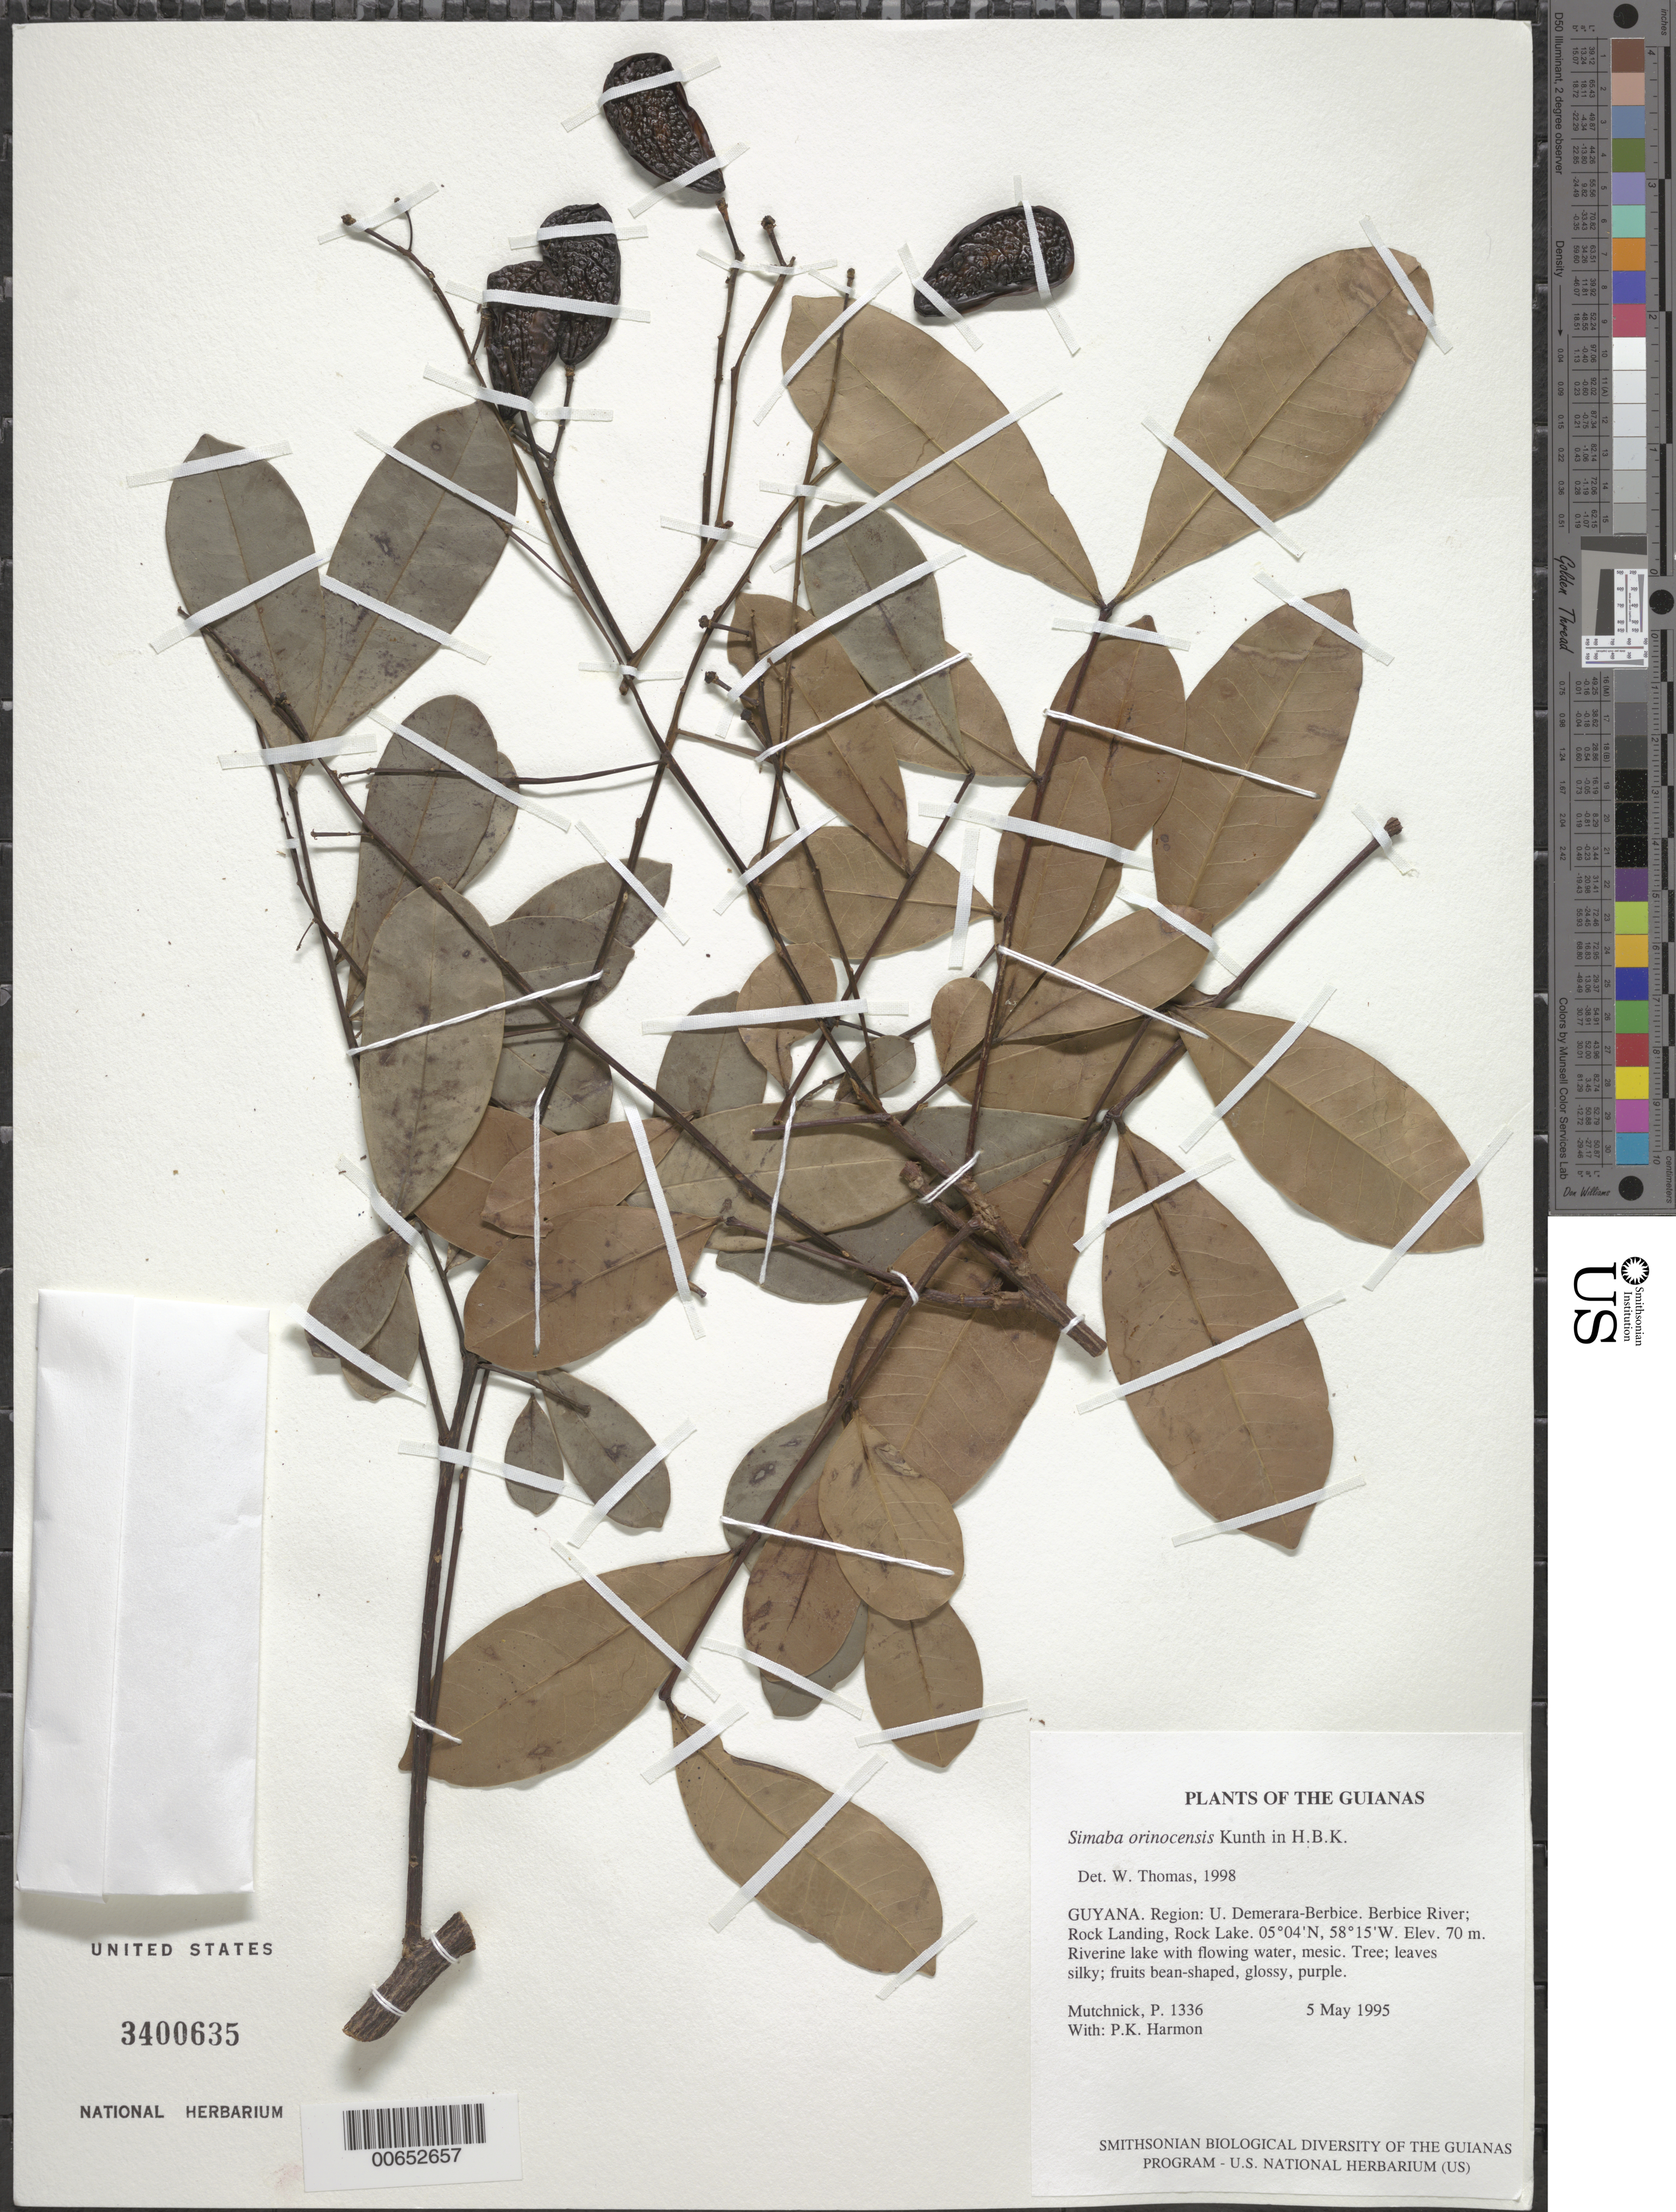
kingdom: Plantae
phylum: Tracheophyta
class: Magnoliopsida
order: Sapindales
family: Simaroubaceae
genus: Simaba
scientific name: Simaba orinocensis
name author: Kunth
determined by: Thomas, W. W., (NY), New York Botanical Garden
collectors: P. Mutchnick & P. Harmon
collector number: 1336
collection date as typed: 5 May 1995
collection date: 1995-05-05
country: Guyana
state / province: U. Demerara-Berbice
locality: Berbice River; Rock Landing, Rock Lake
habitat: Riverine lake with flowing water, mesic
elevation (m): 70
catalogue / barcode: US 3400635